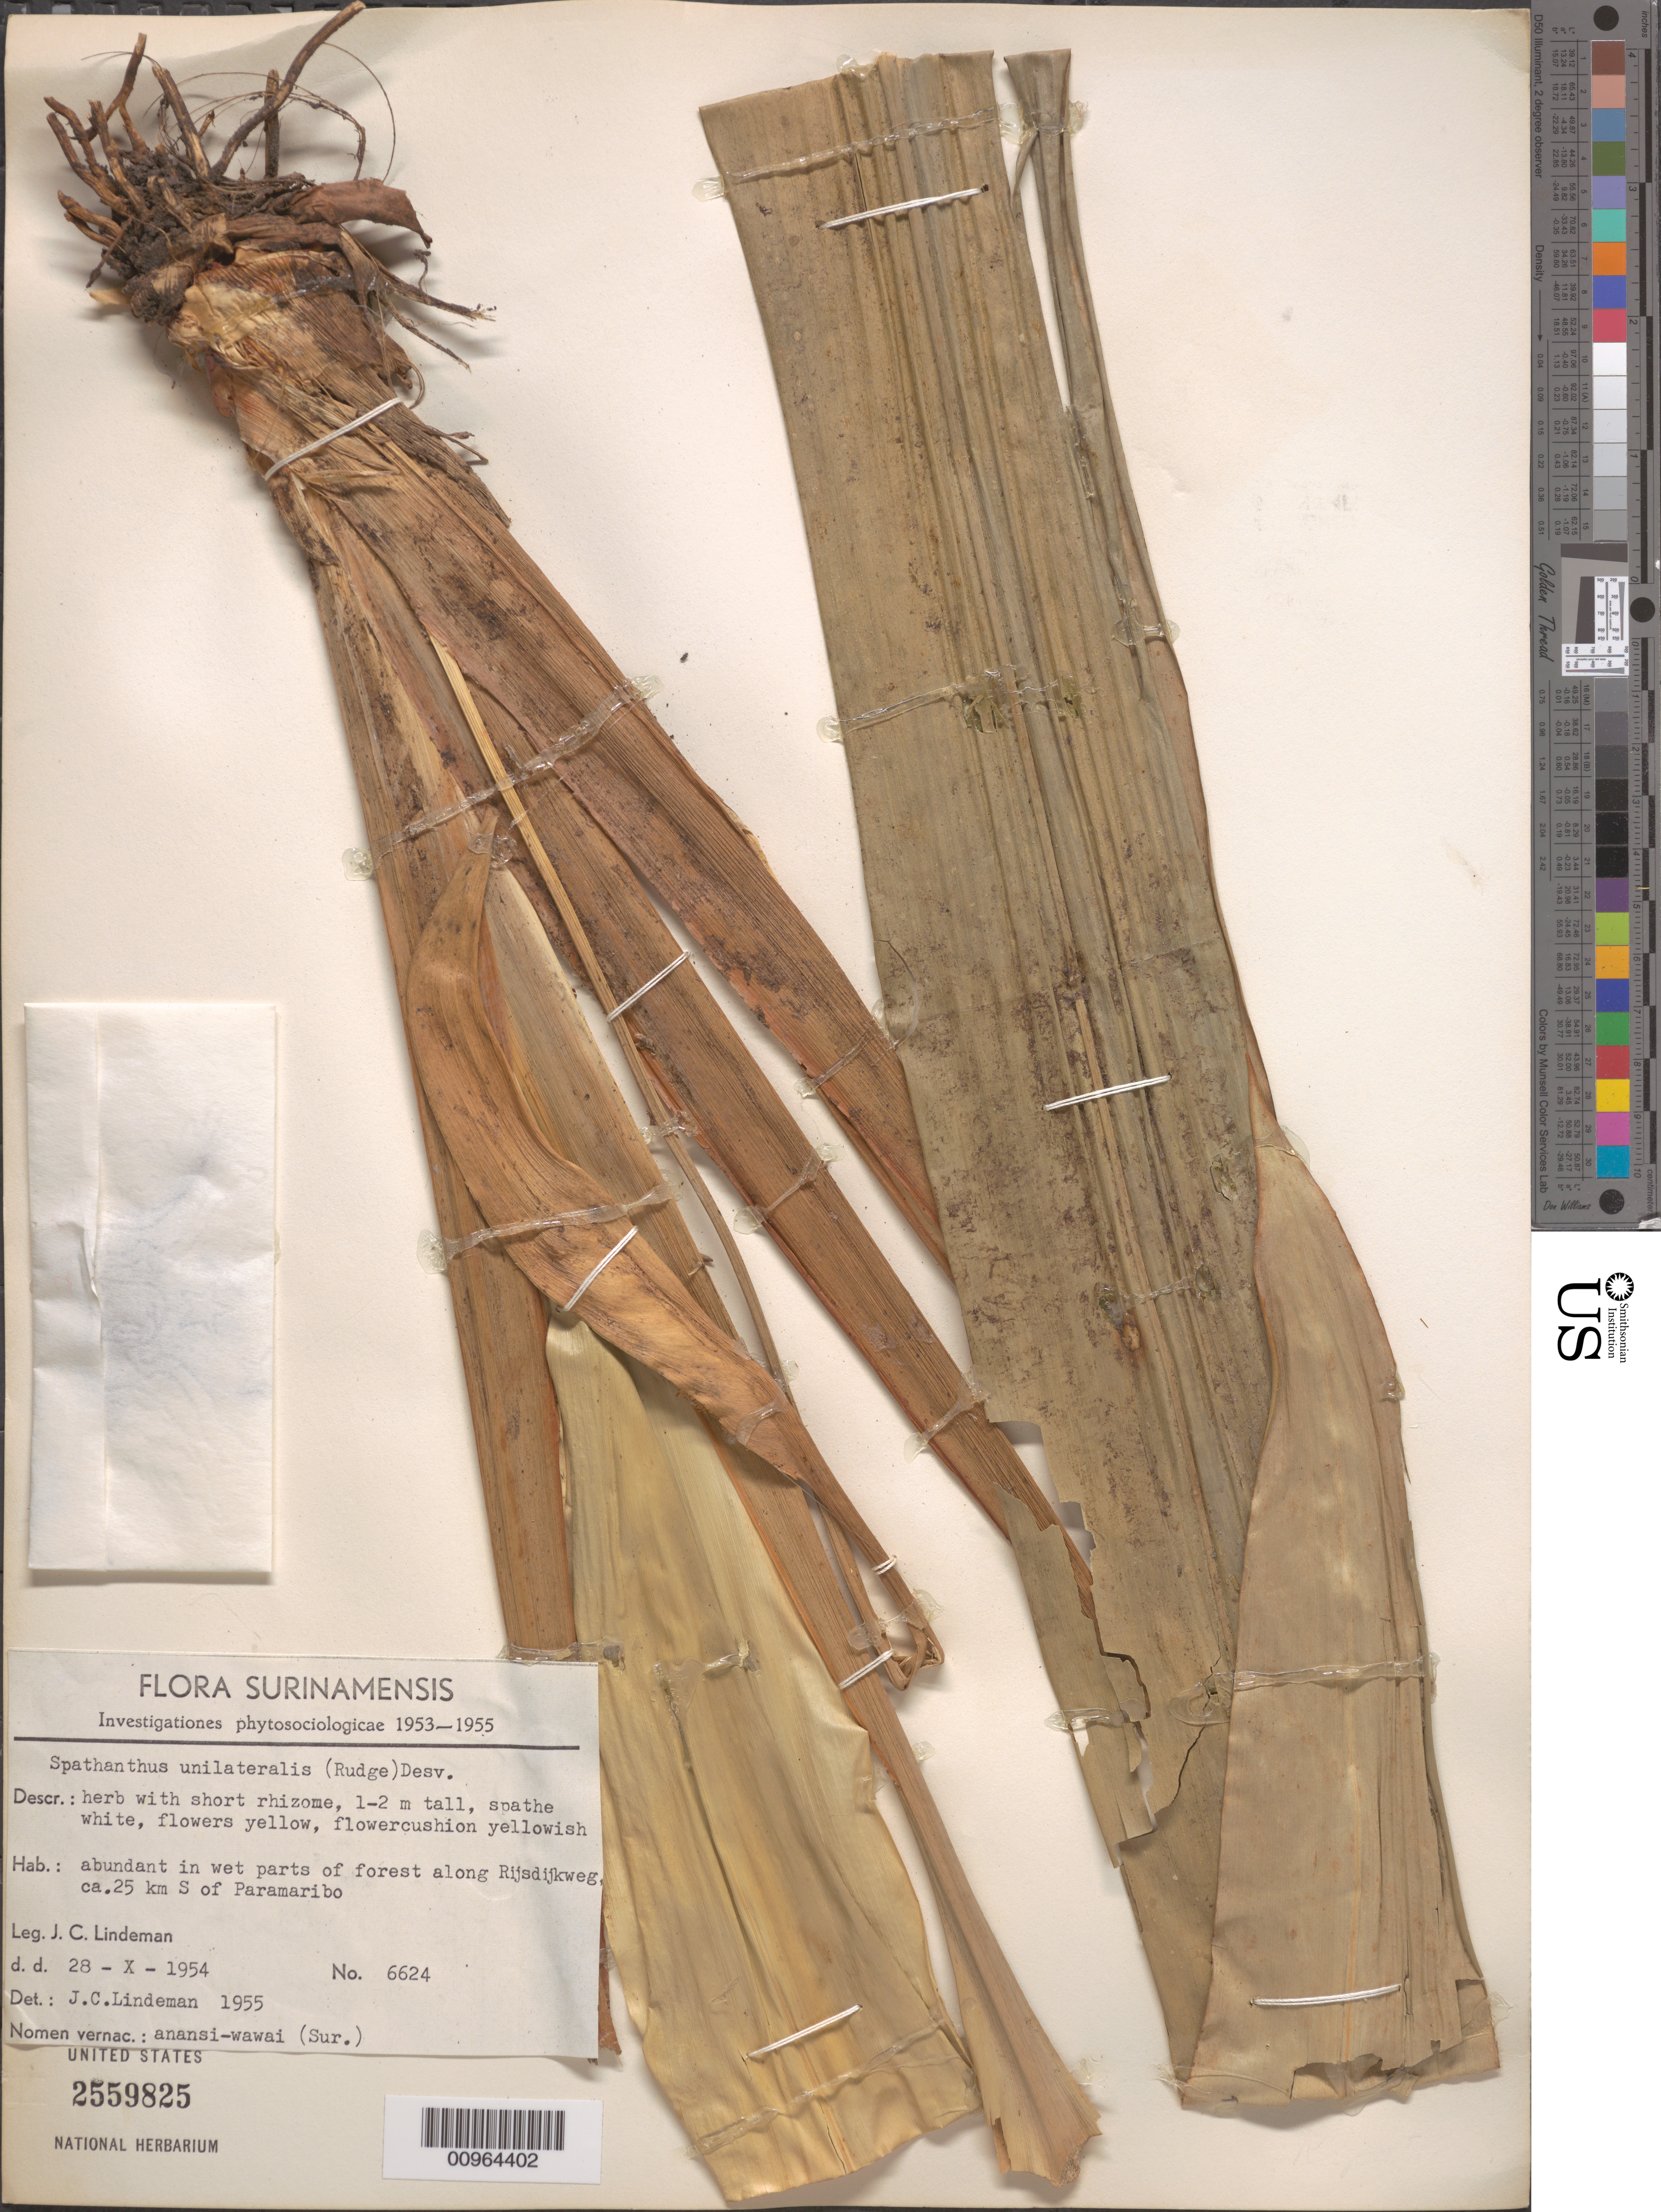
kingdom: Plantae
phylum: Tracheophyta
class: Liliopsida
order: Poales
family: Rapateaceae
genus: Spathanthus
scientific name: Spathanthus unilateralis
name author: (Rudge) Desv.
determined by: Lindeman, J. C.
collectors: J. C. Lindeman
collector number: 6624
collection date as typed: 28-Oct-54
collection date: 1954-10-28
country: Suriname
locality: Rijsdijkweg, ca 25km S of Parimaribo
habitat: Wet parts of the forest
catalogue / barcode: US 2559825